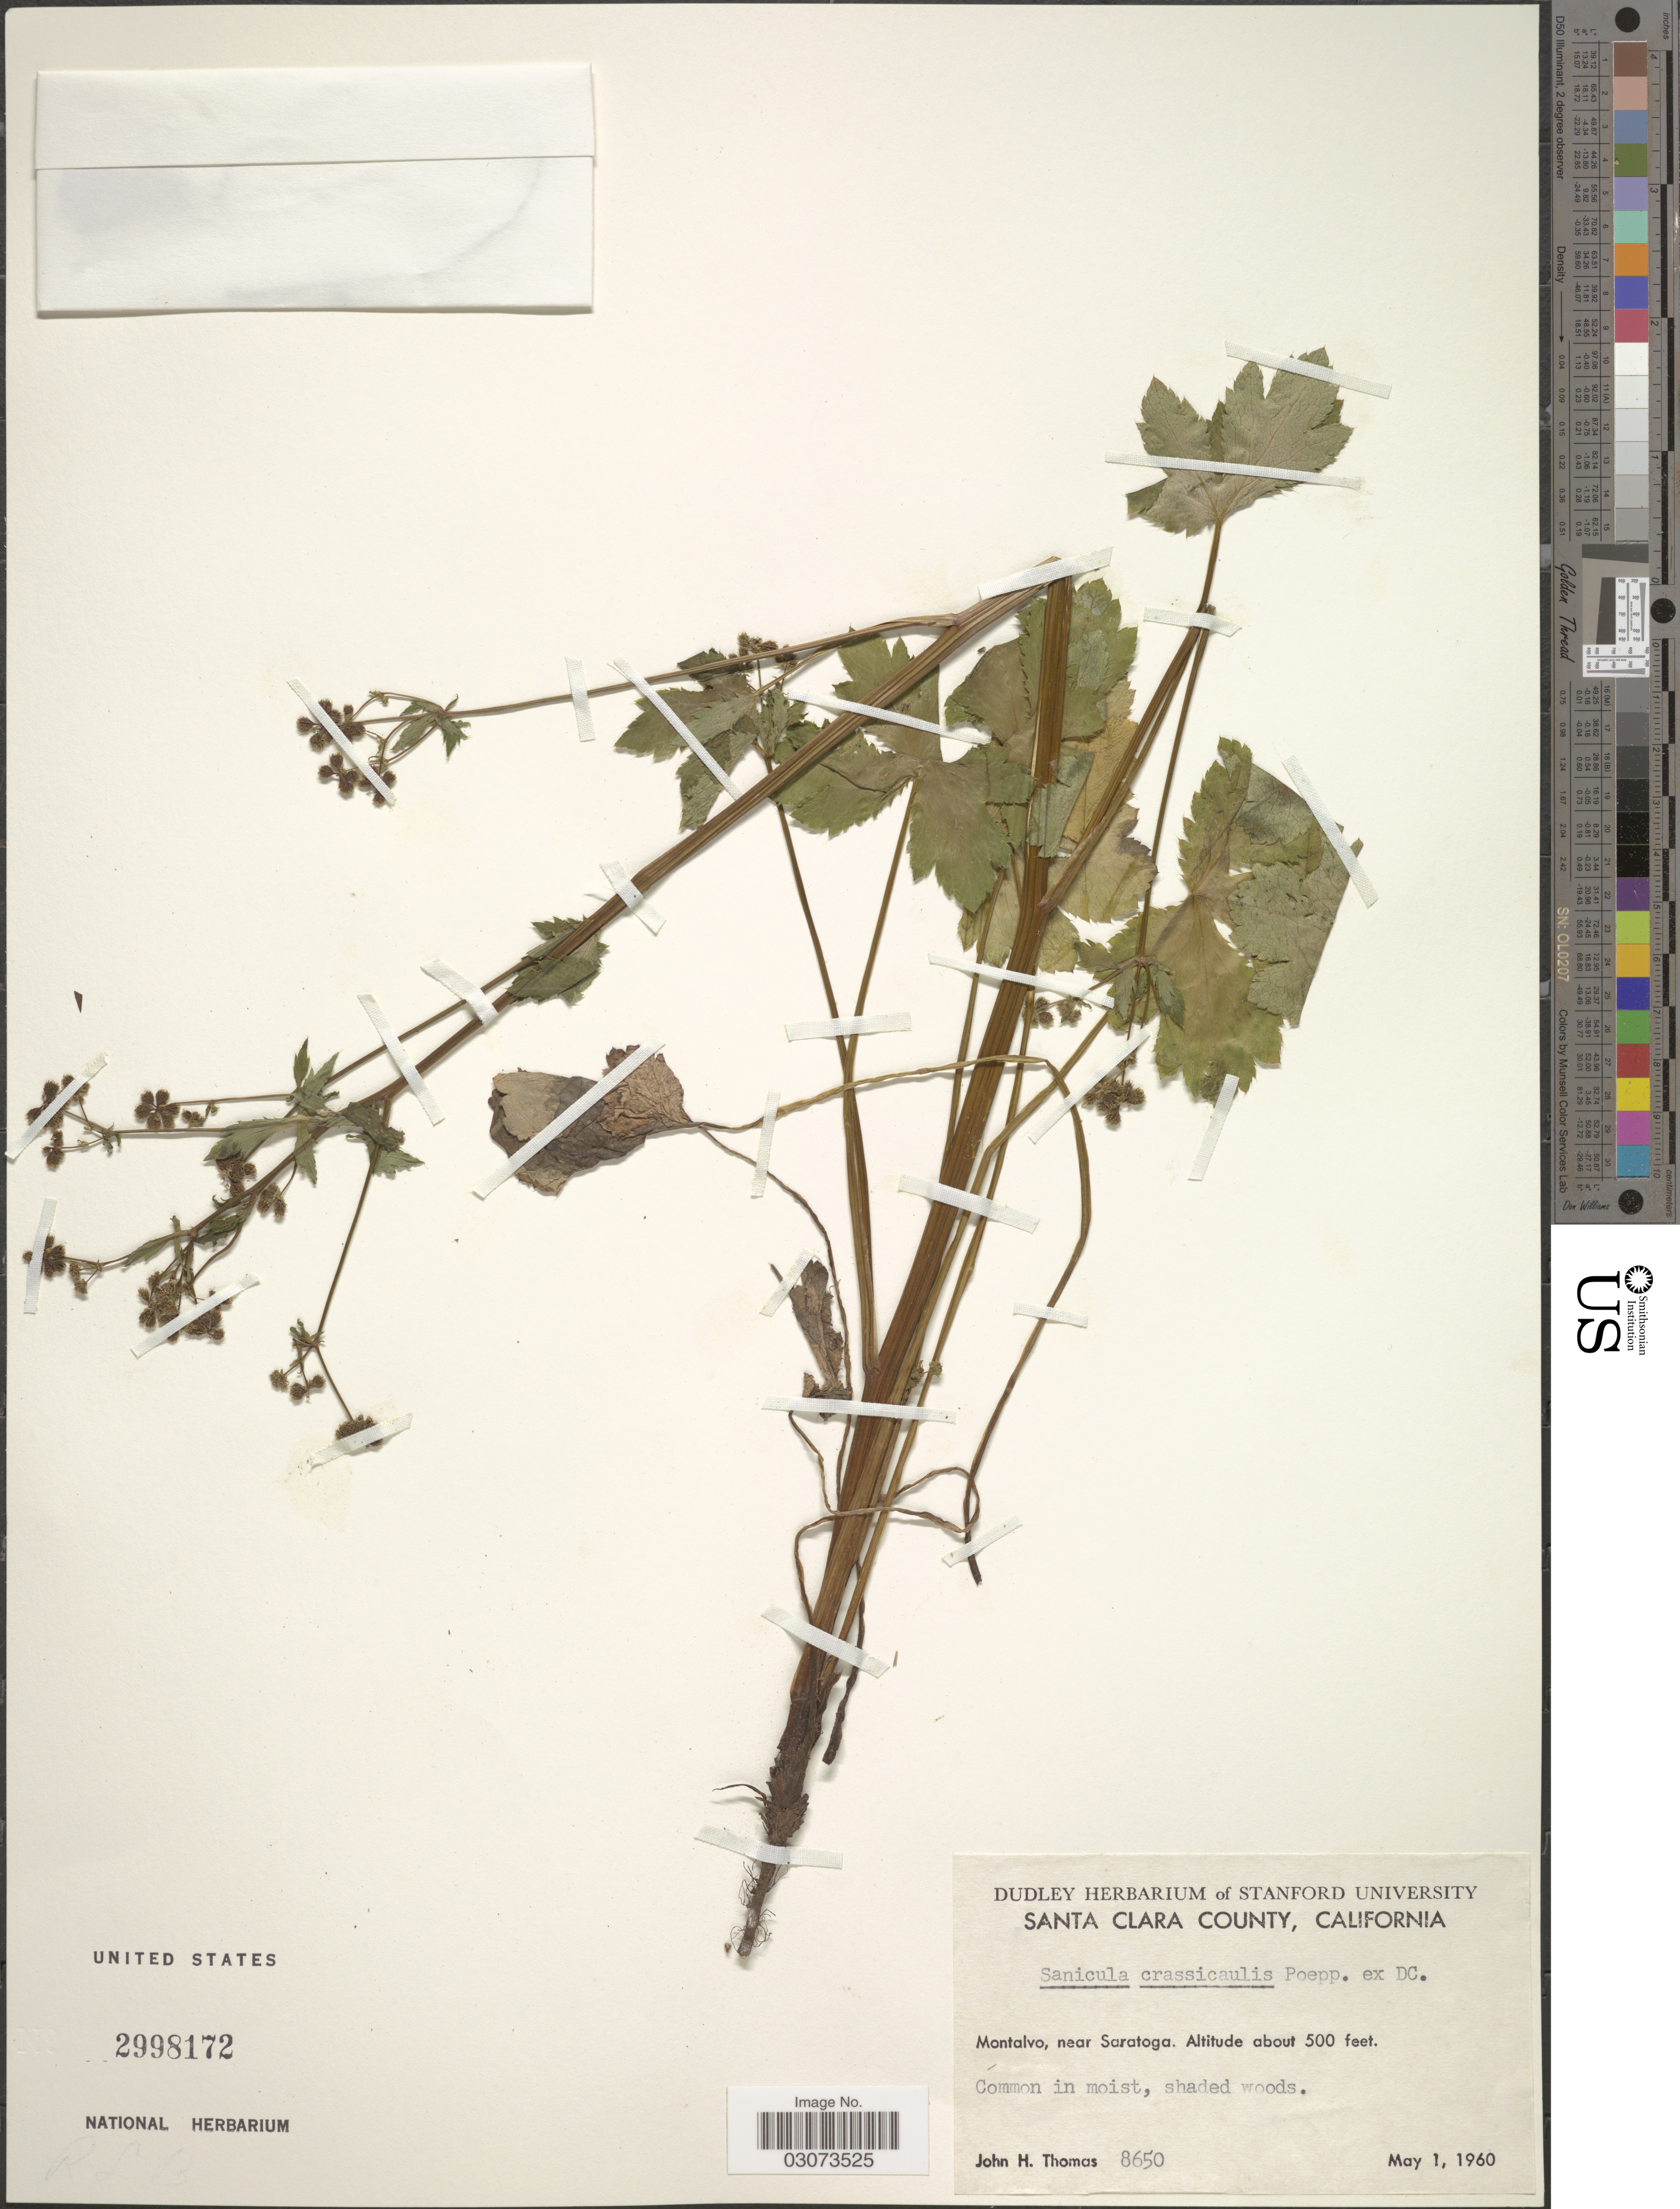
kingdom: Plantae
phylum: Tracheophyta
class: Magnoliopsida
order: Apiales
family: Apiaceae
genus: Sanicula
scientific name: Sanicula crassicaulis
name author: Poepp. ex DC.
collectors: J. H. Thomas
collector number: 8650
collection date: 1960-05-01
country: United States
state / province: California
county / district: Santa Clara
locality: Santa Clara County. Montalvo, near Saratoga.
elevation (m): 152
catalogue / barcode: US 2998172